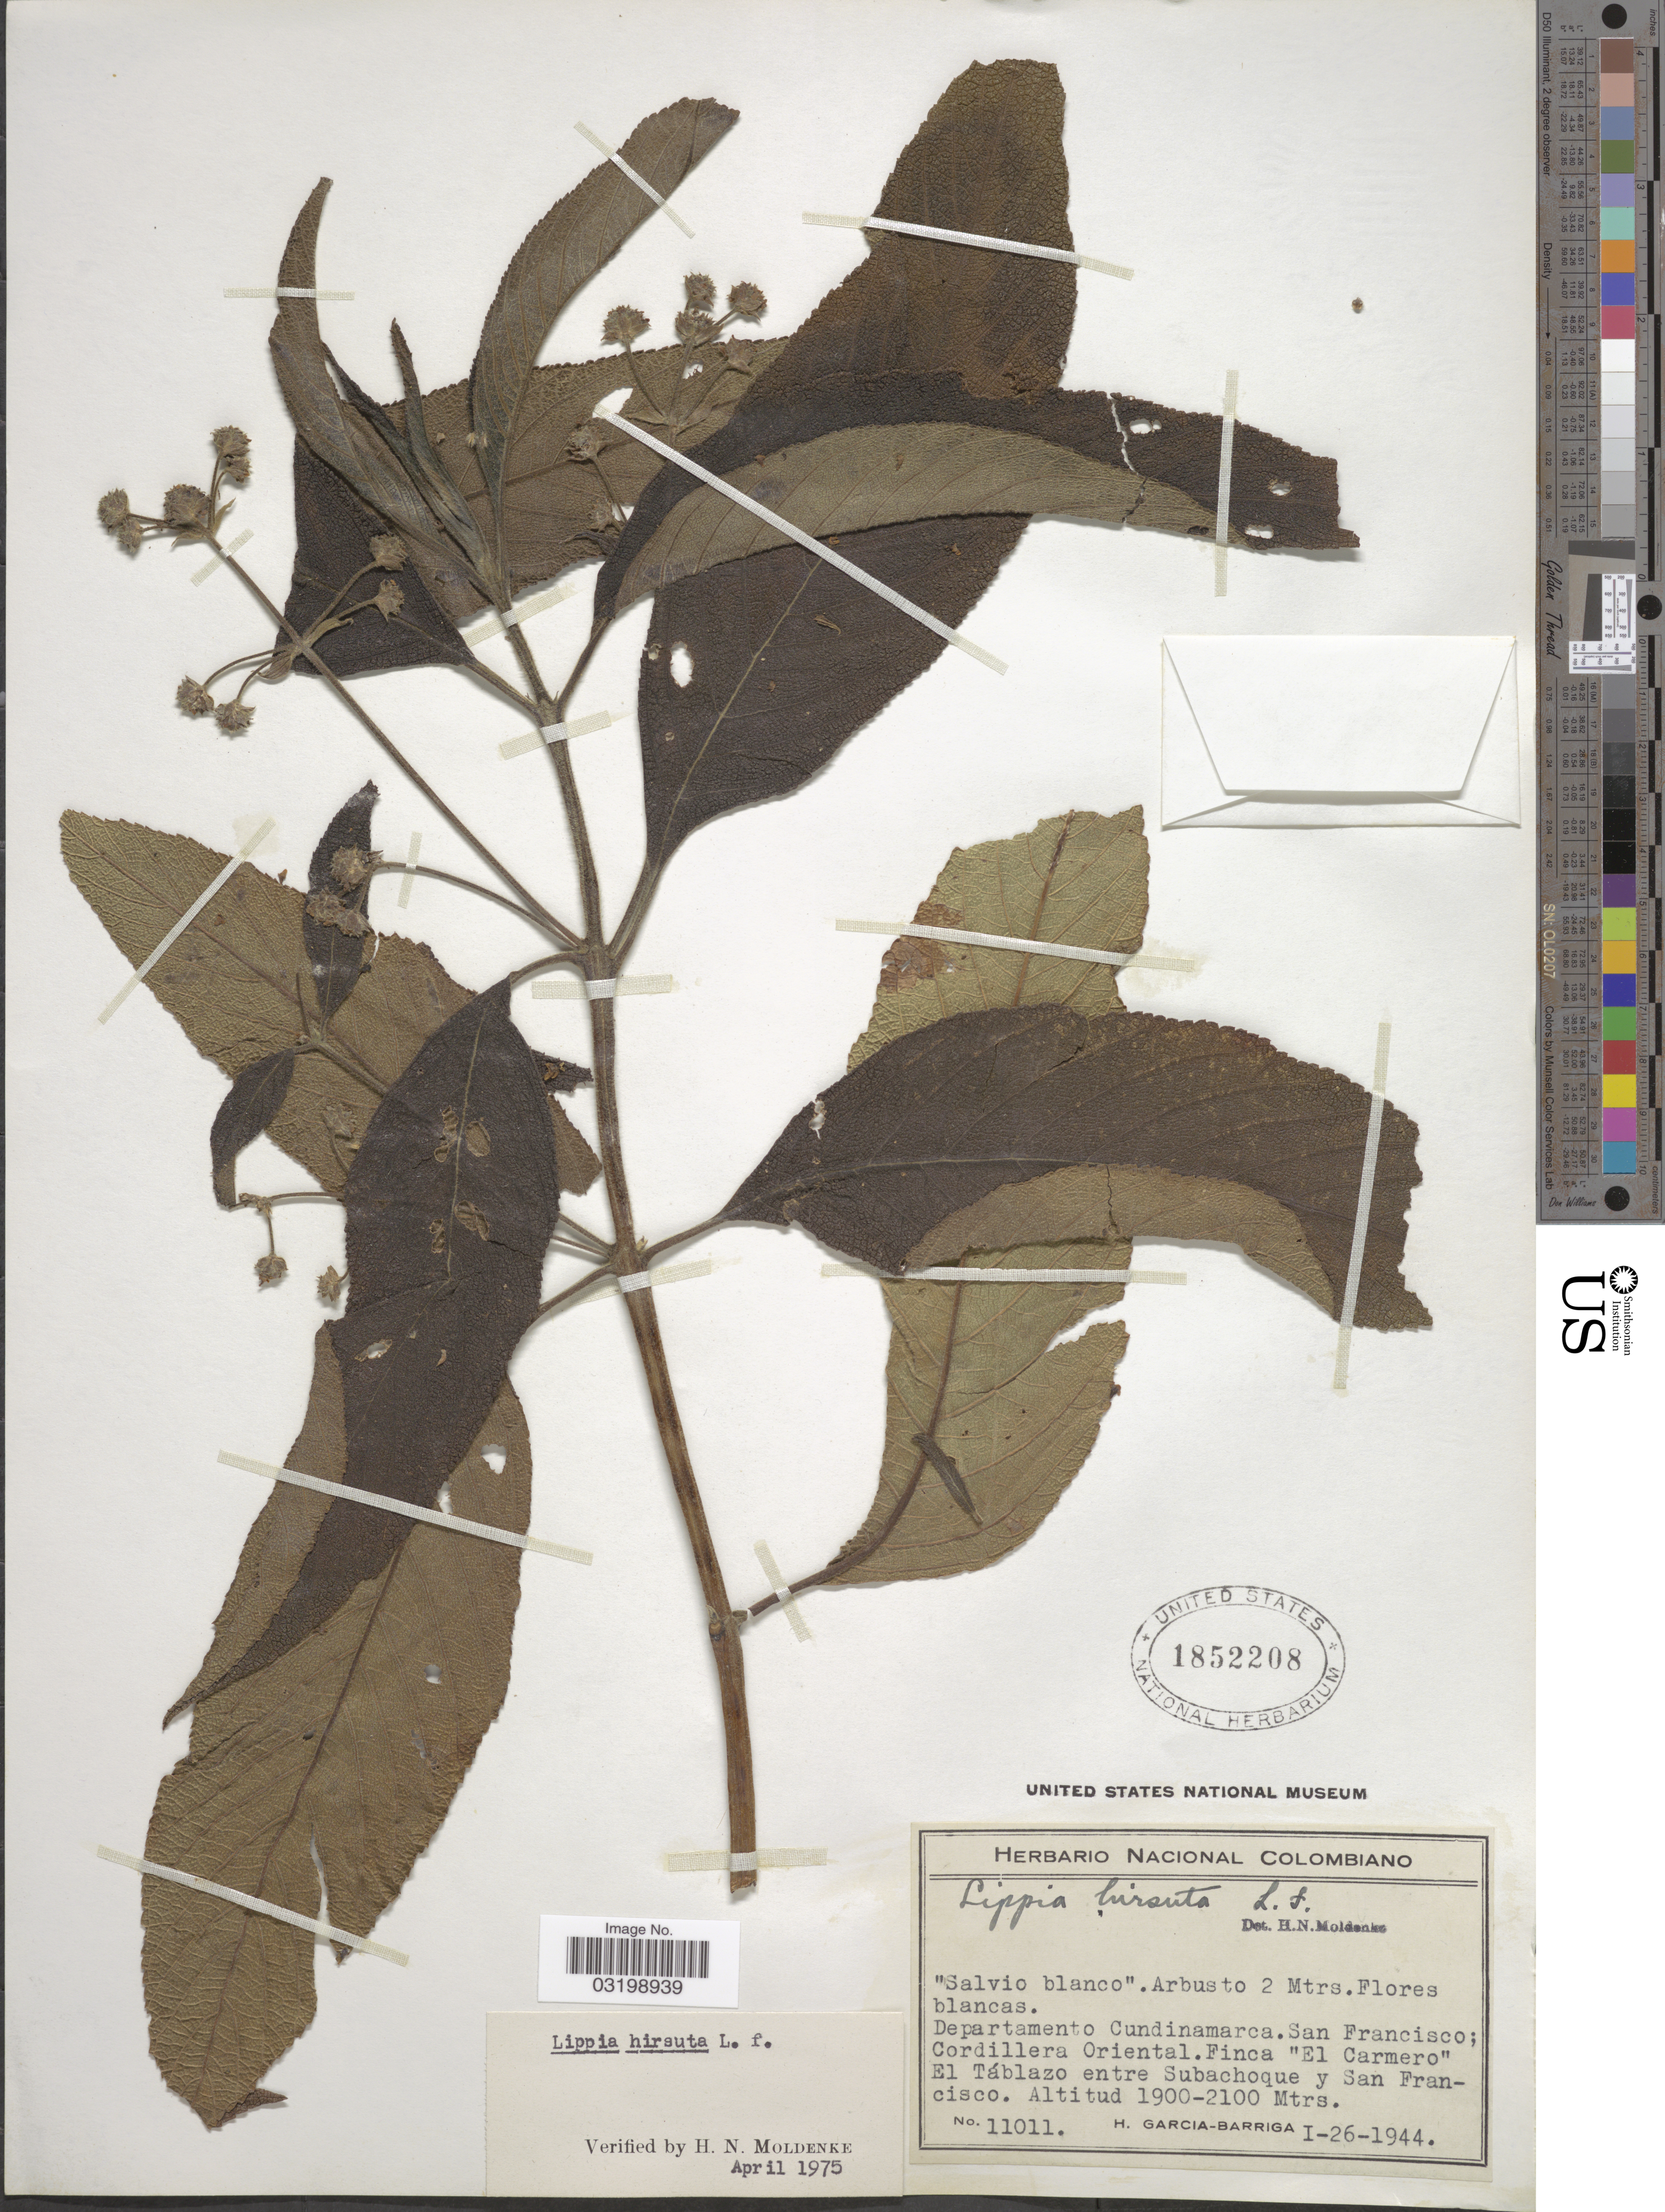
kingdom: Plantae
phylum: Tracheophyta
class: Magnoliopsida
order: Lamiales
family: Verbenaceae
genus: Lippia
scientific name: Lippia hirsuta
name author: L. f.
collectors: H. García Barriga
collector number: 11011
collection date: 1944-01-26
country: Colombia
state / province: Cundinamarca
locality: Departamento Cundinamarca. San Francisco; Cordillera Oriental. Finca "El Carmero" El Táblazo entre Subachoque y San Francisco.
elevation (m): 1900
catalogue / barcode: US 1852208